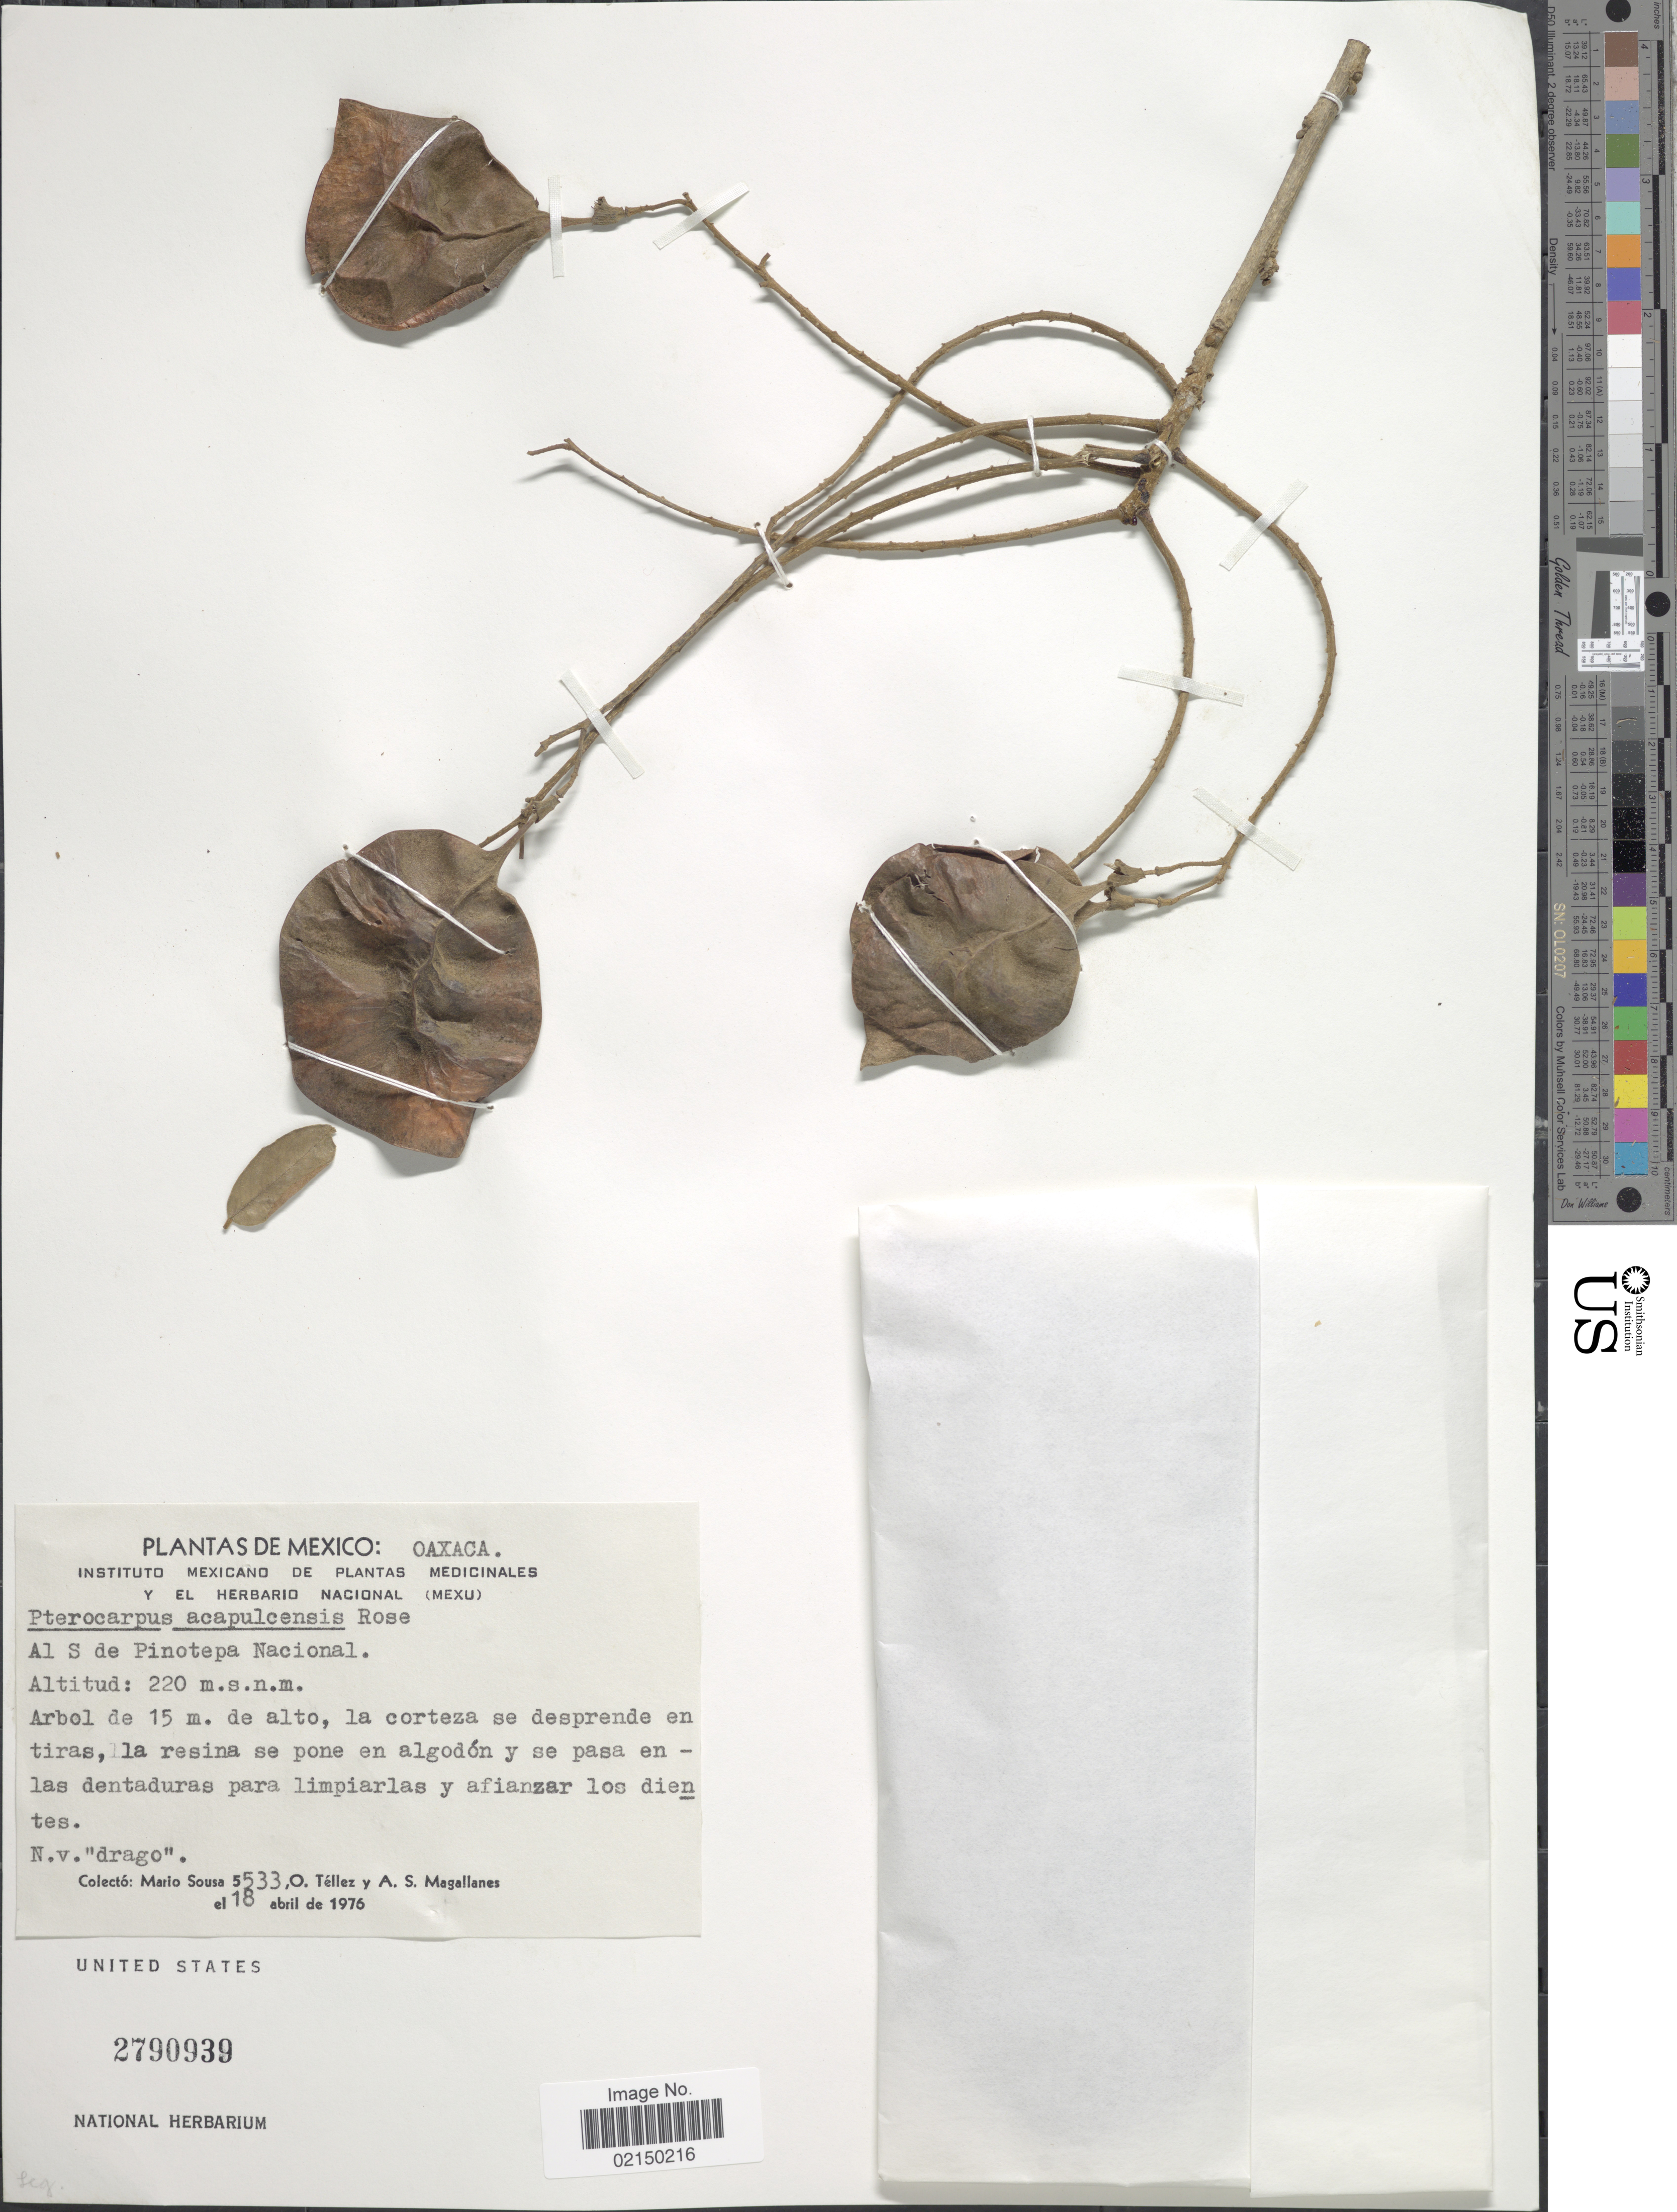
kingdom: Plantae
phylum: Tracheophyta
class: Magnoliopsida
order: Fabales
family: Fabaceae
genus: Pterocarpus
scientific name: Pterocarpus acapulcensis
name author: Rose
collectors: M. Sousa S., O. Tellez & A. Magallanes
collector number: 5533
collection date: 1976-04-18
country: Mexico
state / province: Oaxaca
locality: Al S de Pinotepa Nacional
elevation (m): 220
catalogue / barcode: US 2790939